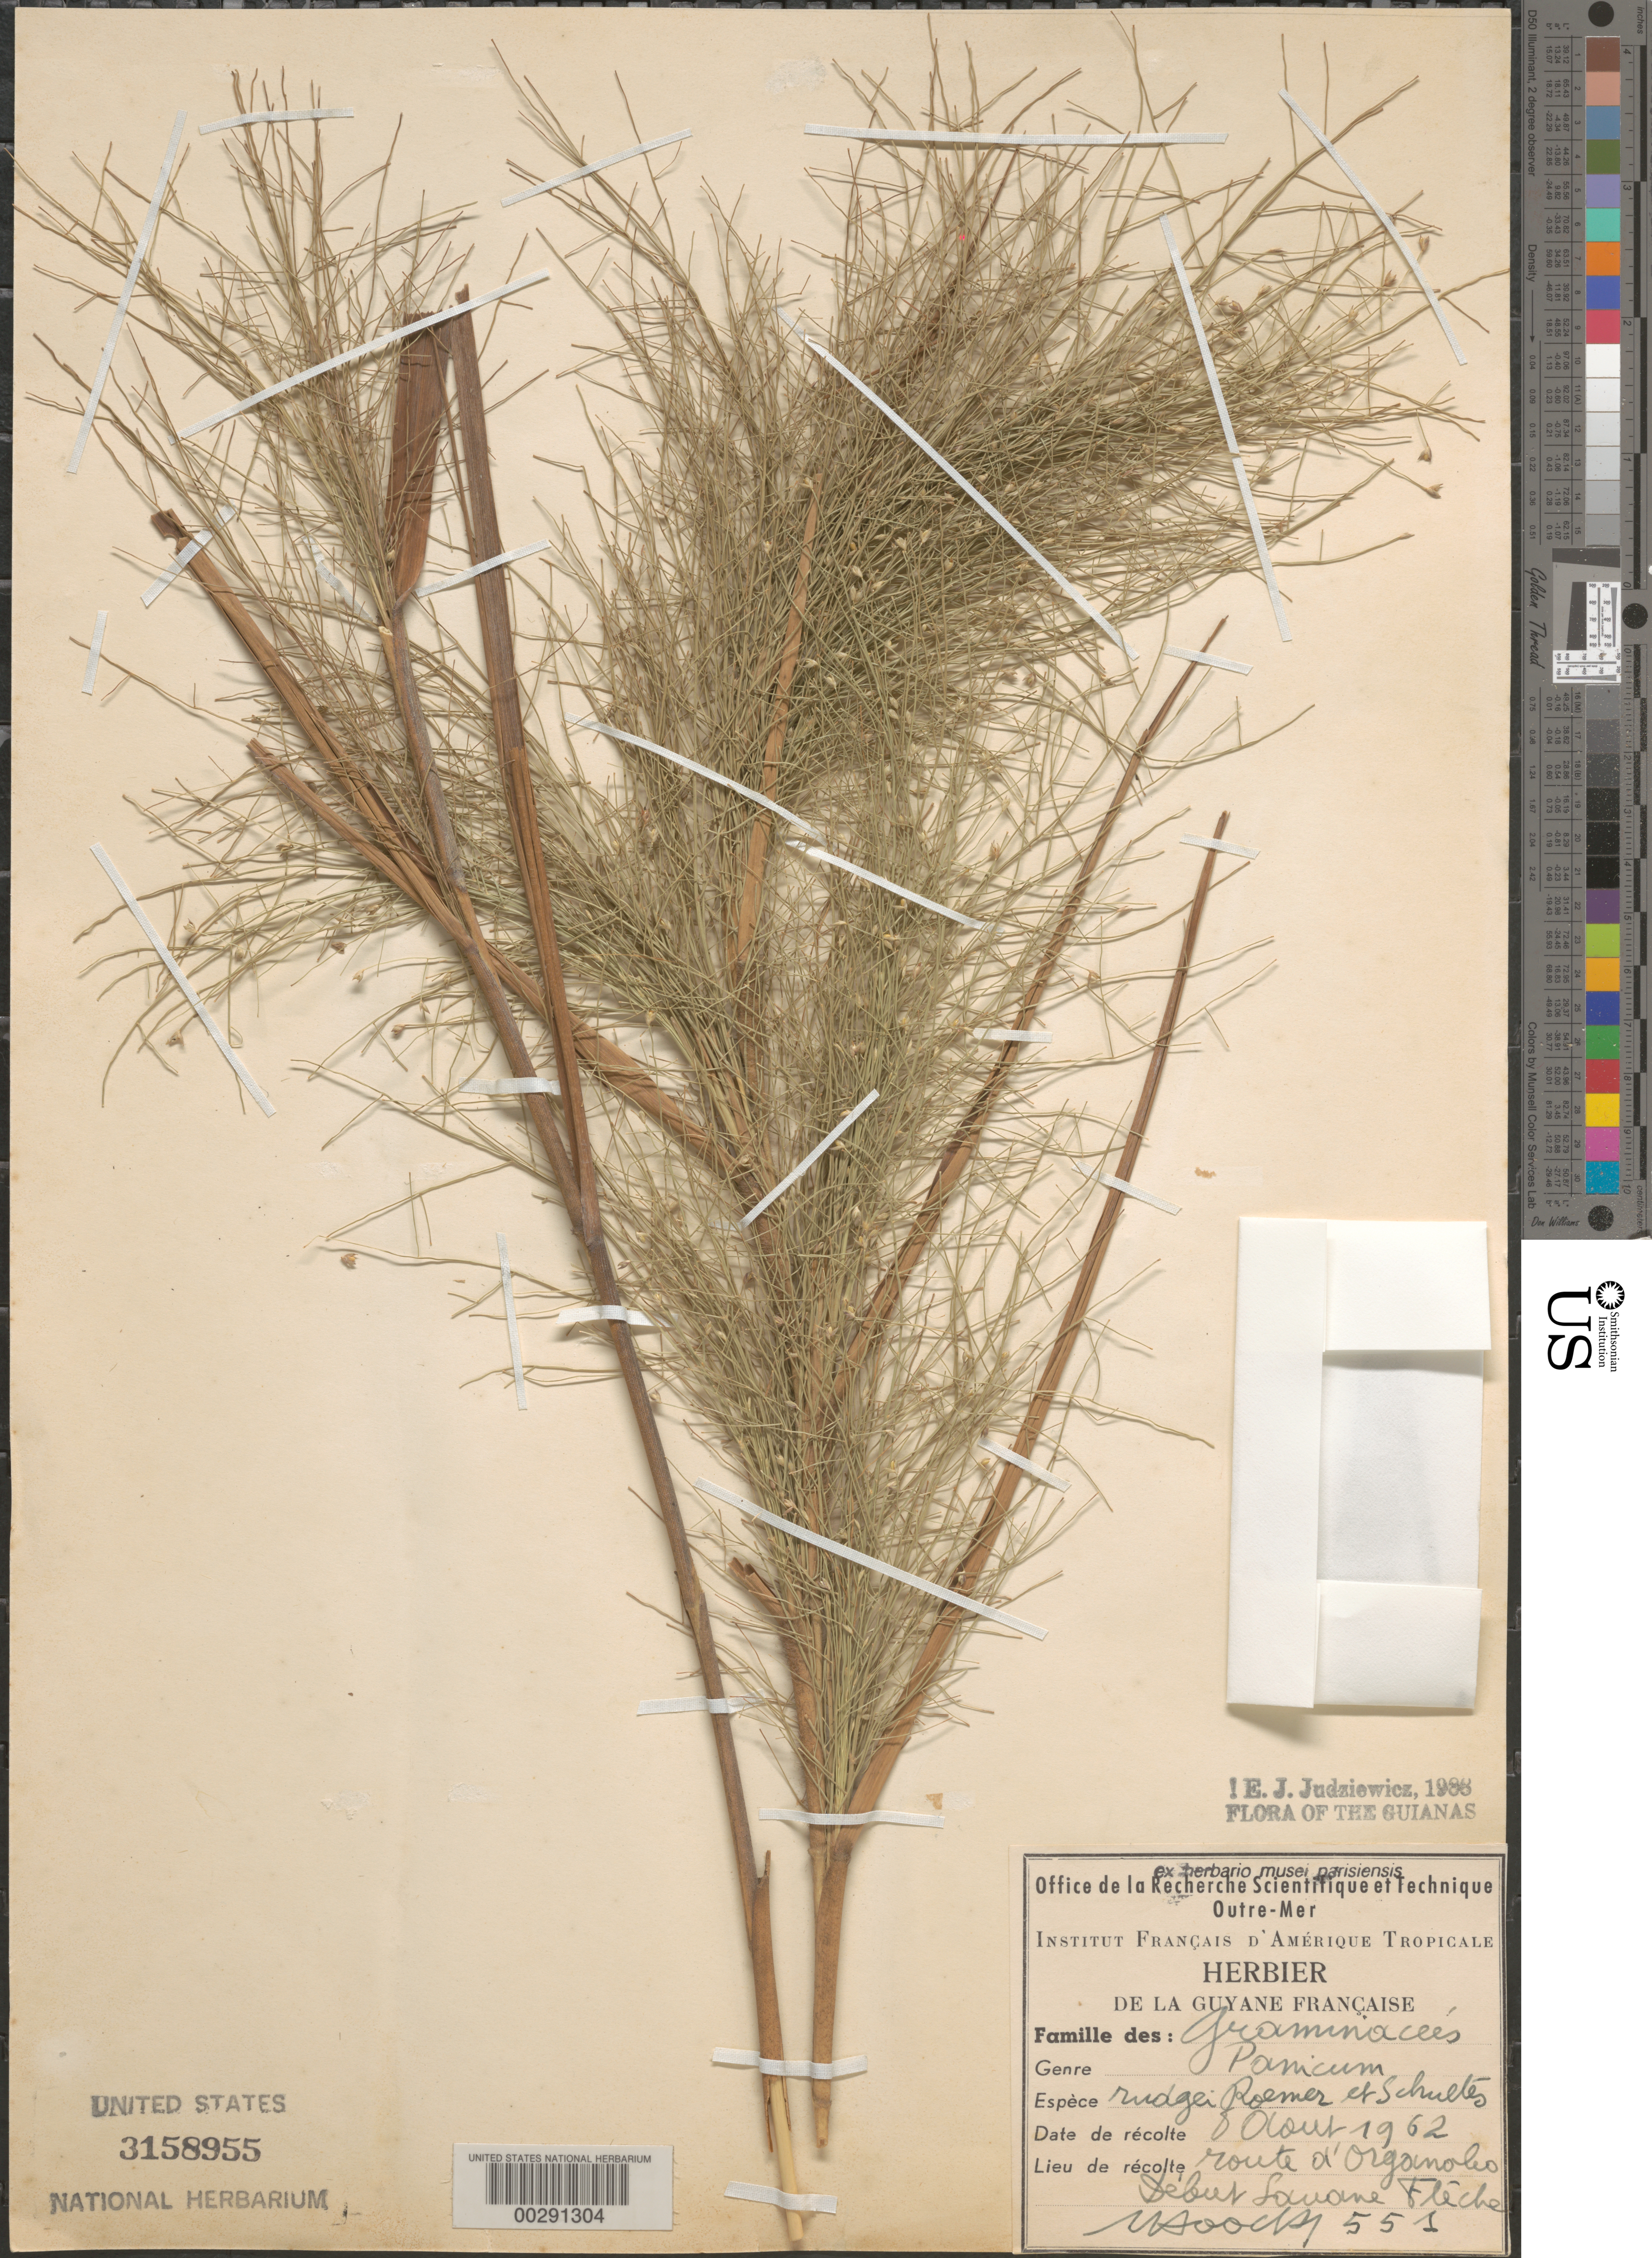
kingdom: Plantae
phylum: Tracheophyta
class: Liliopsida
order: Poales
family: Poaceae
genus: Panicum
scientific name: Panicum rudgei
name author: Roem. & Schult.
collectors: J. Hoock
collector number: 551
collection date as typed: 08 Aug 1962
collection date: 1962-08-08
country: French Guiana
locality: Route d'orgoinileo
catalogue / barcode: US 3158955